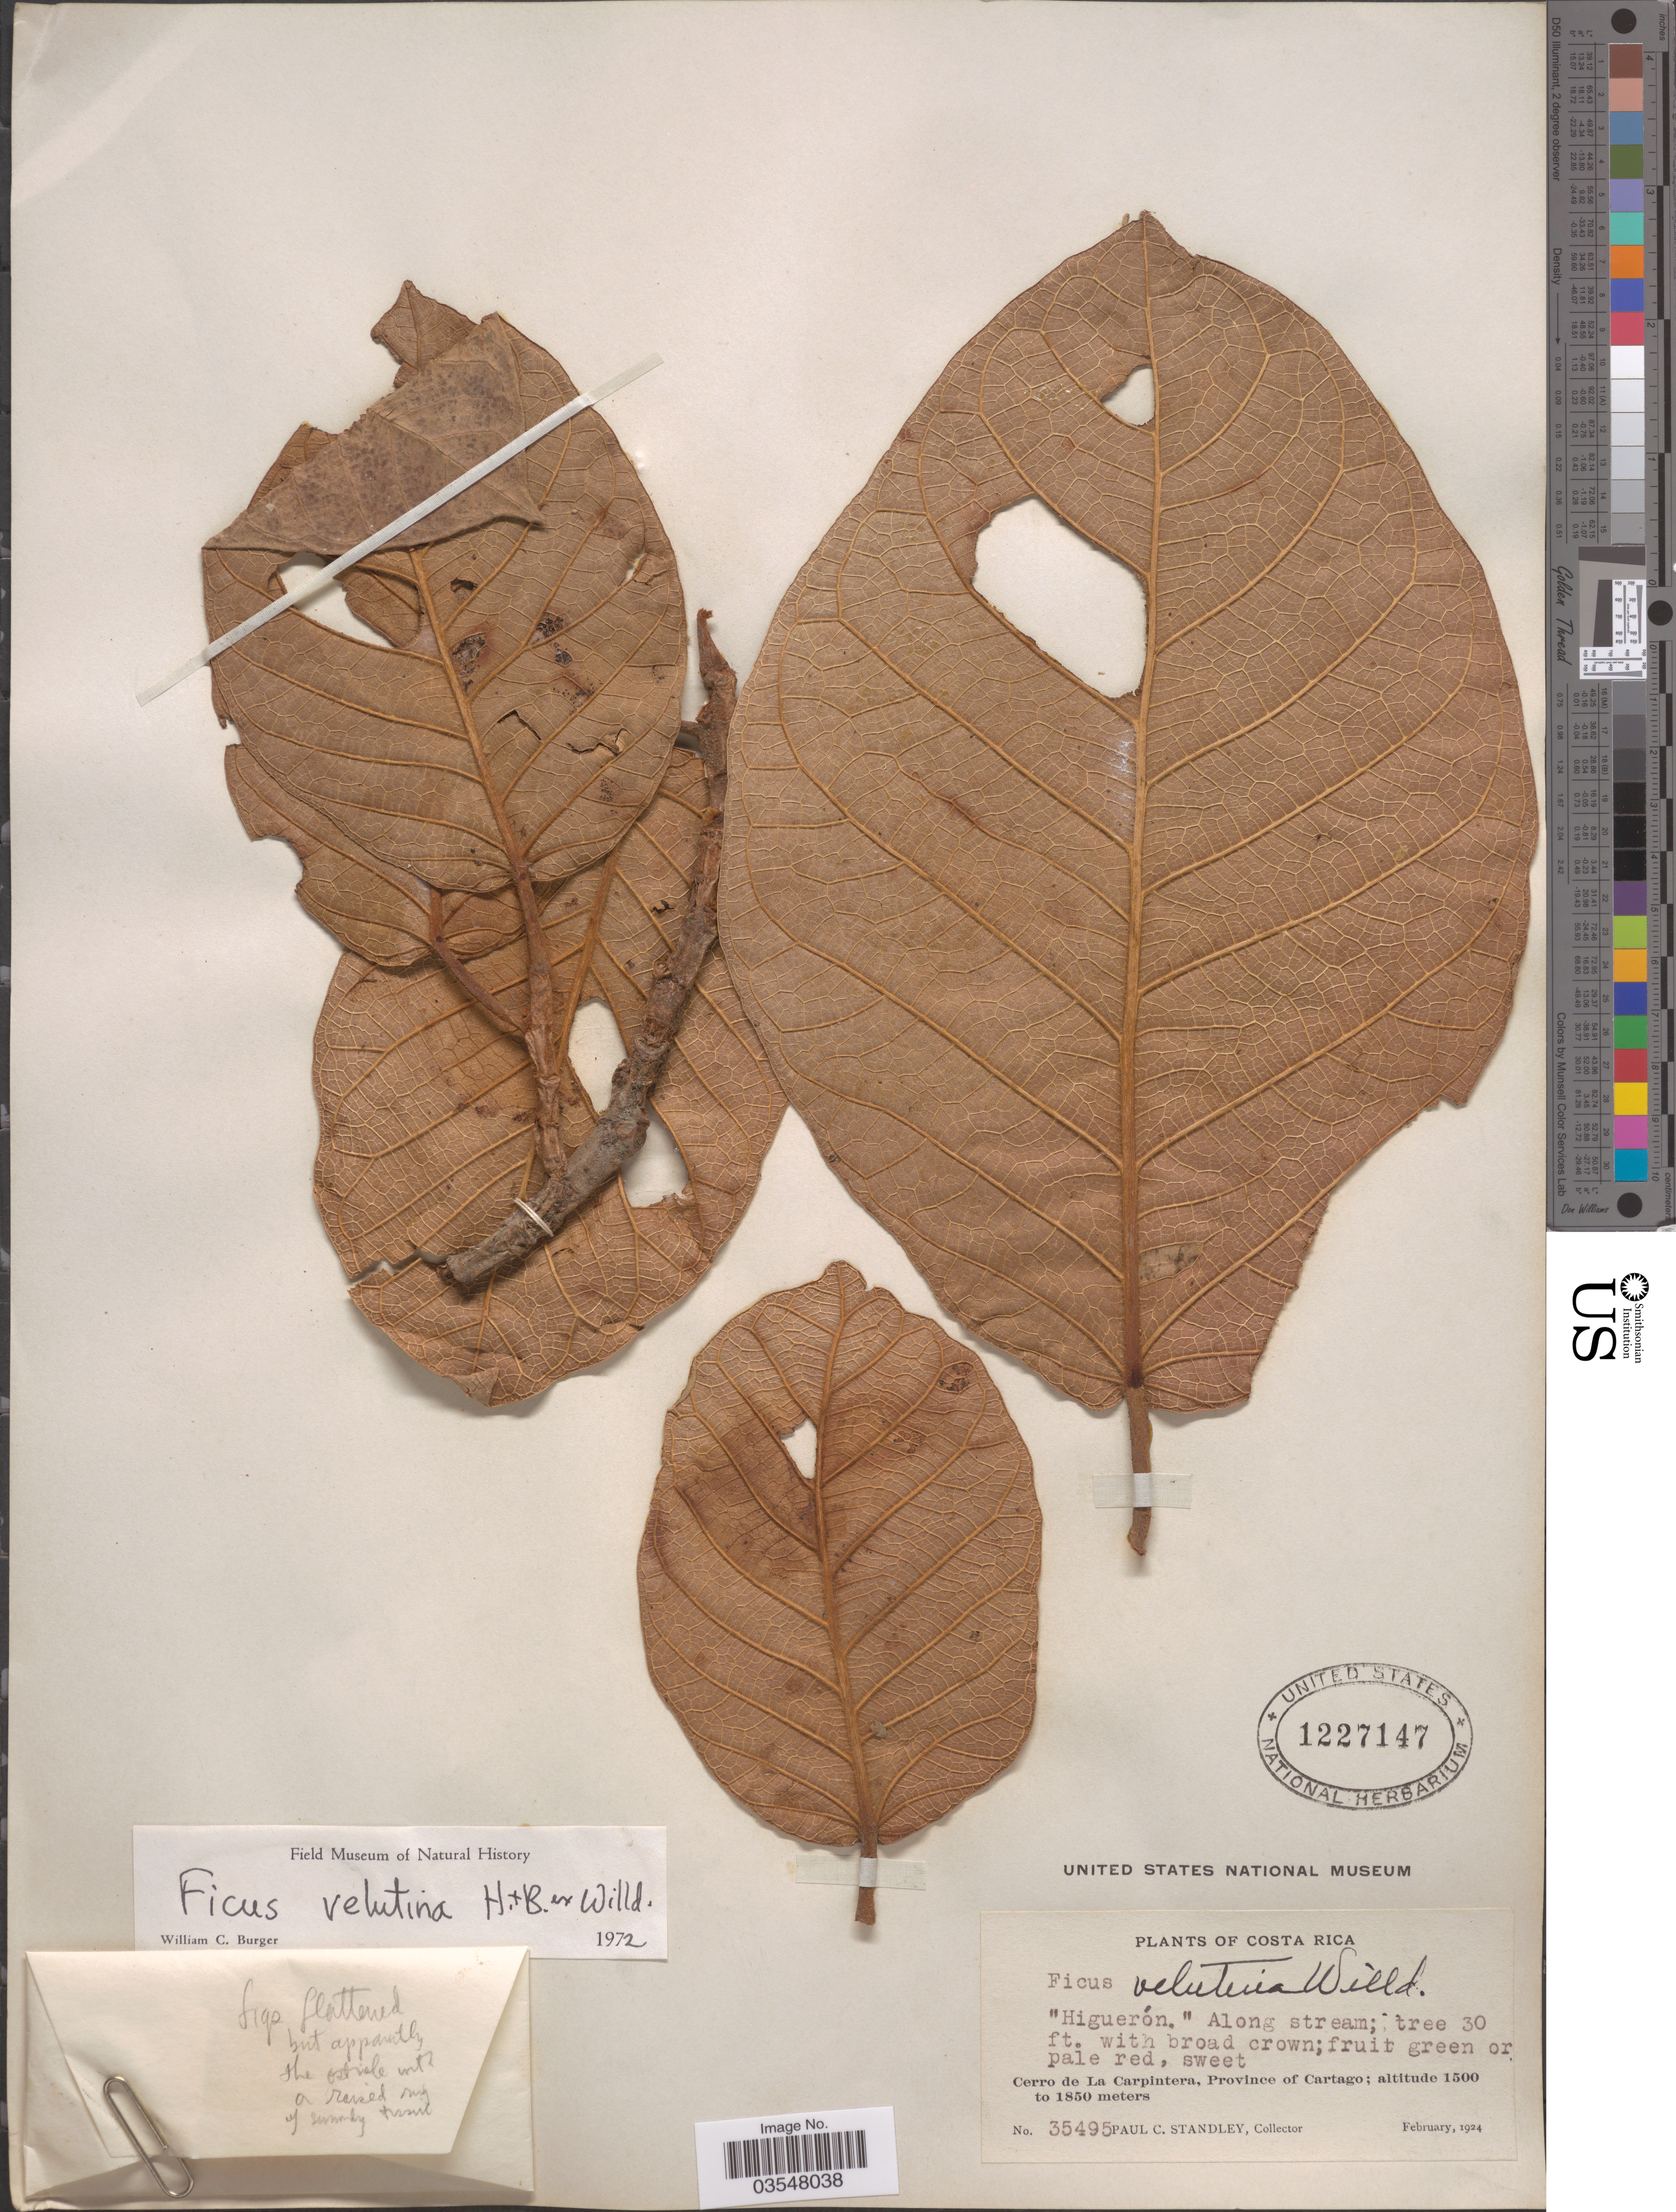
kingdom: Plantae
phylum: Tracheophyta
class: Magnoliopsida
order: Rosales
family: Moraceae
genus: Ficus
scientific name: Ficus velutina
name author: Humb. & Bonpl. ex Willd.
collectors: P. C. Standley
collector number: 35495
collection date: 1924-02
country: Costa Rica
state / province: Cartago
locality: Cerro de La Carpintera.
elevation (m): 1500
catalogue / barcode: US 1227147